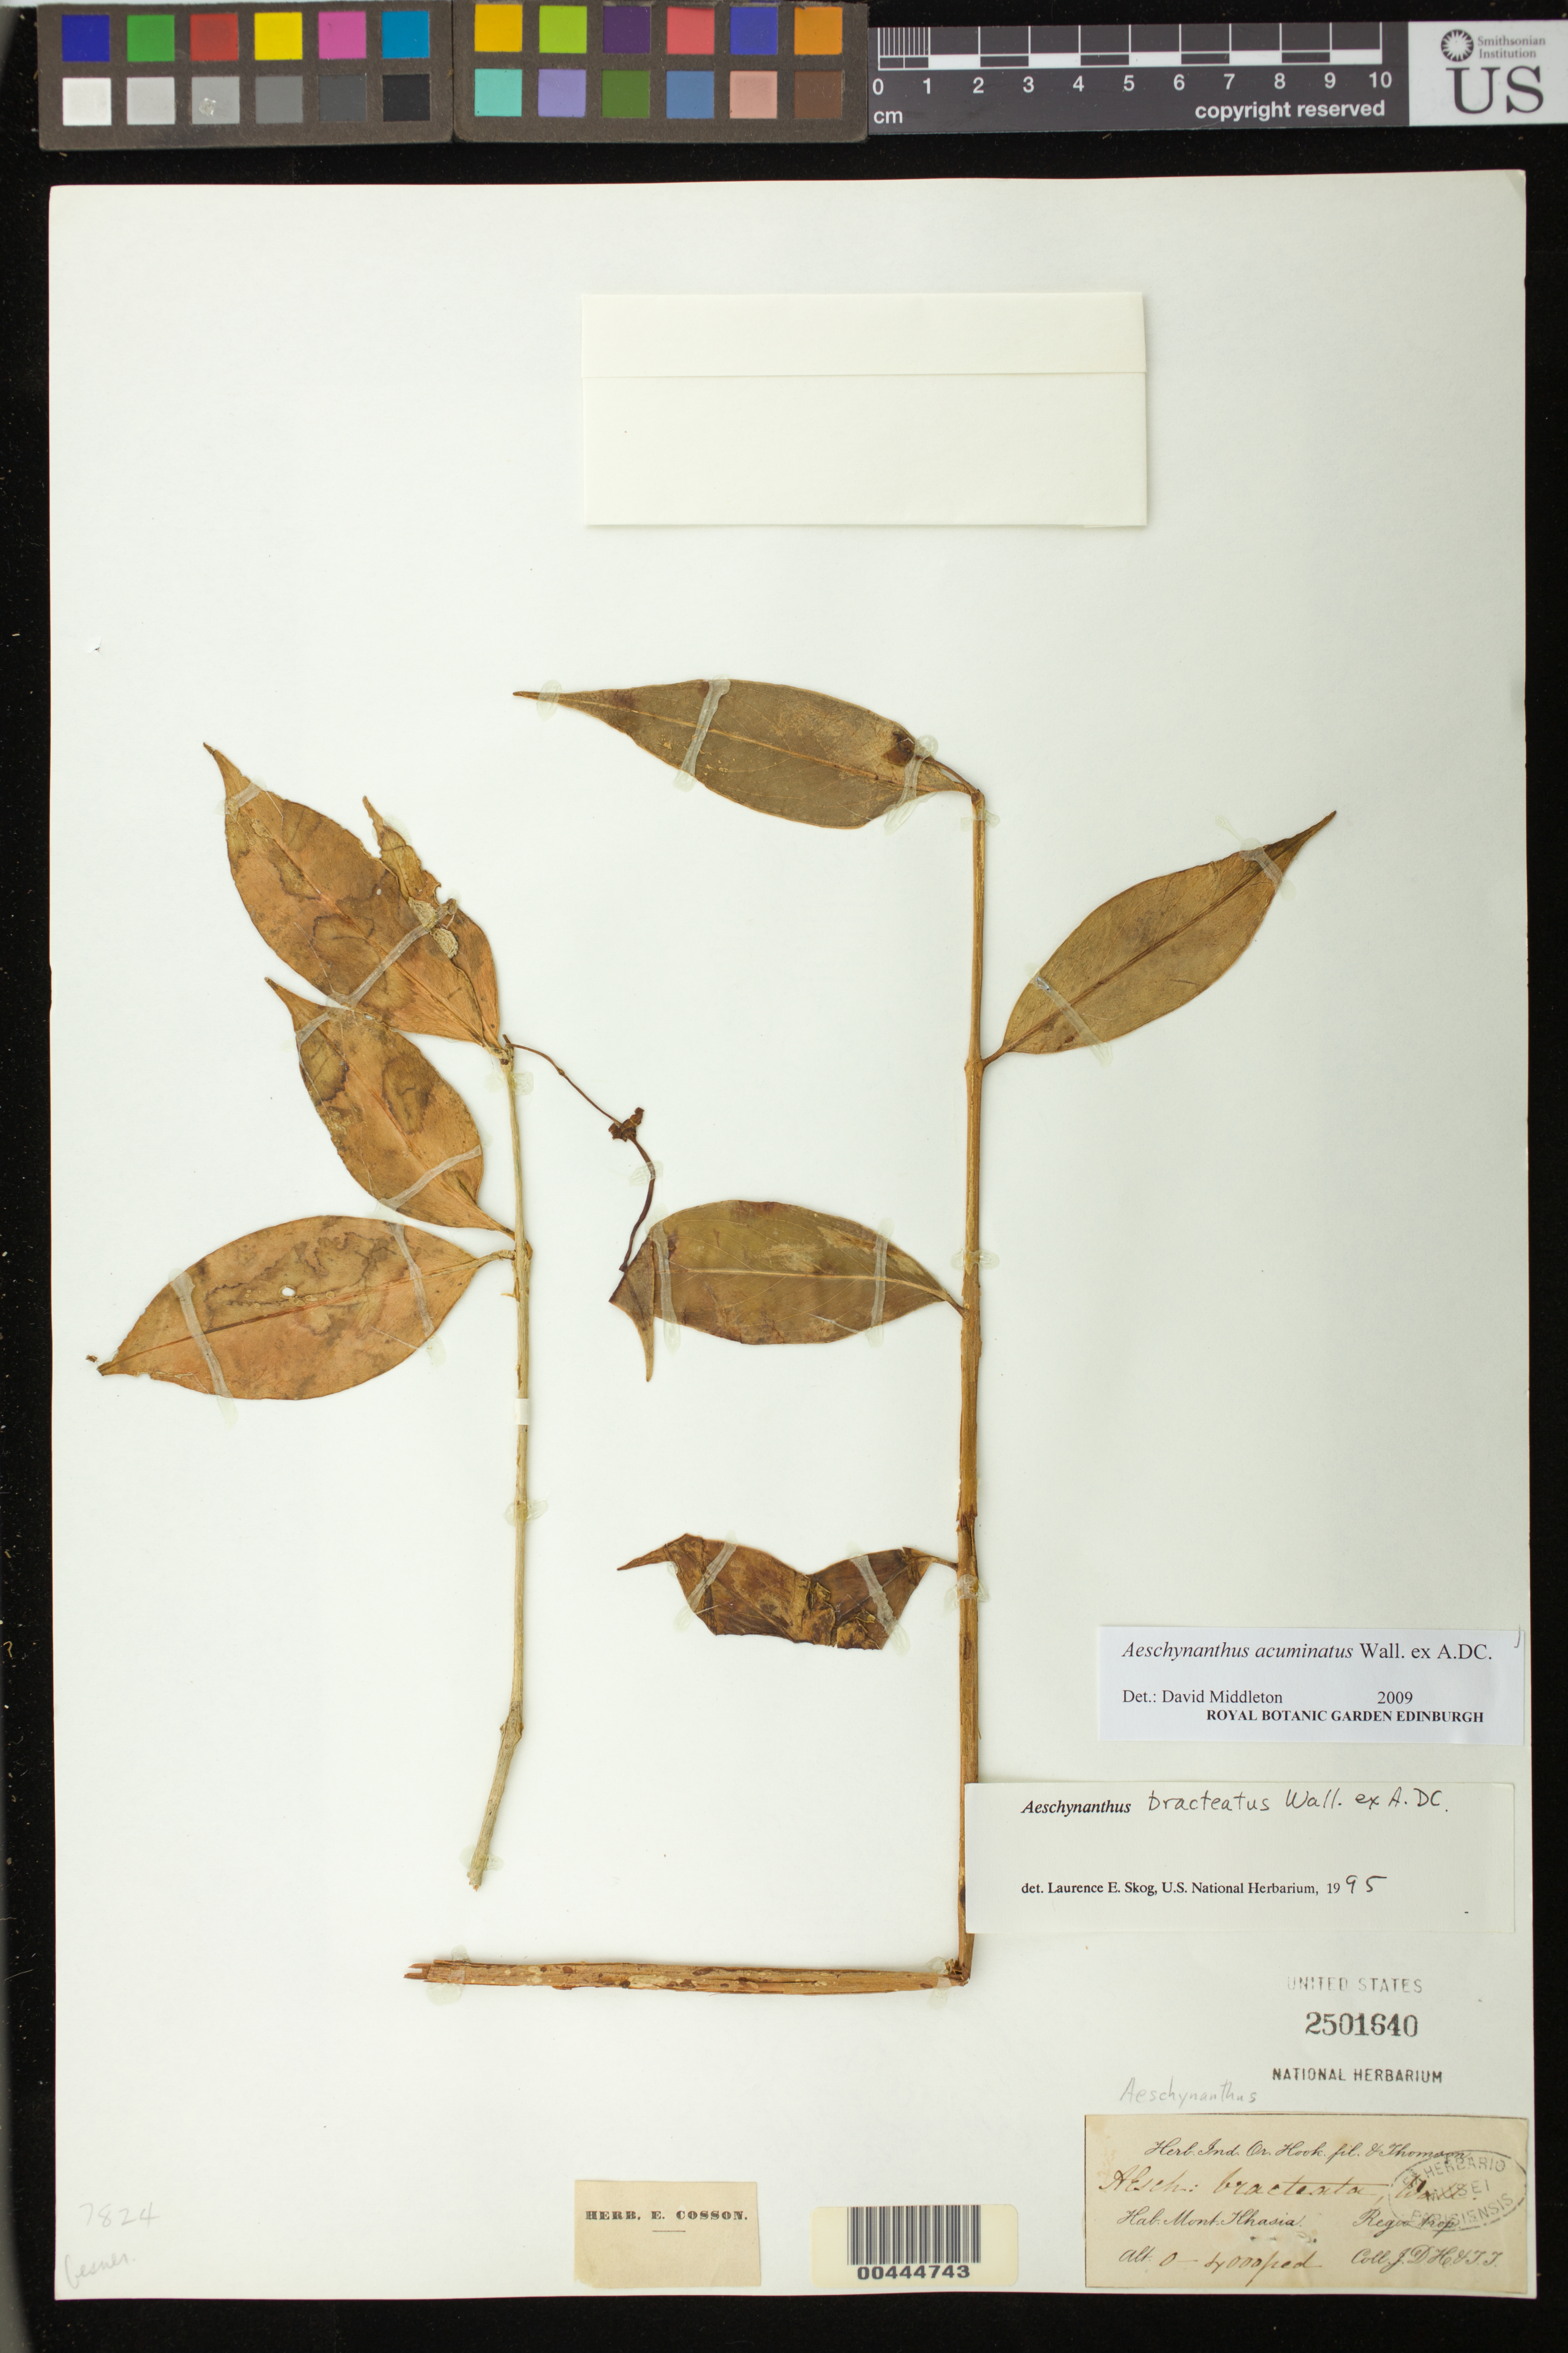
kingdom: Plantae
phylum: Tracheophyta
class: Magnoliopsida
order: Lamiales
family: Gesneriaceae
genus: Aeschynanthus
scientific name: Aeschynanthus acuminatus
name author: Wall. ex A. DC.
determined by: Middleton, D. J.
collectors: J. D. Hooker & T. Thomson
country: India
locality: Mont Khasia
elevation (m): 0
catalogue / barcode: US 2501640